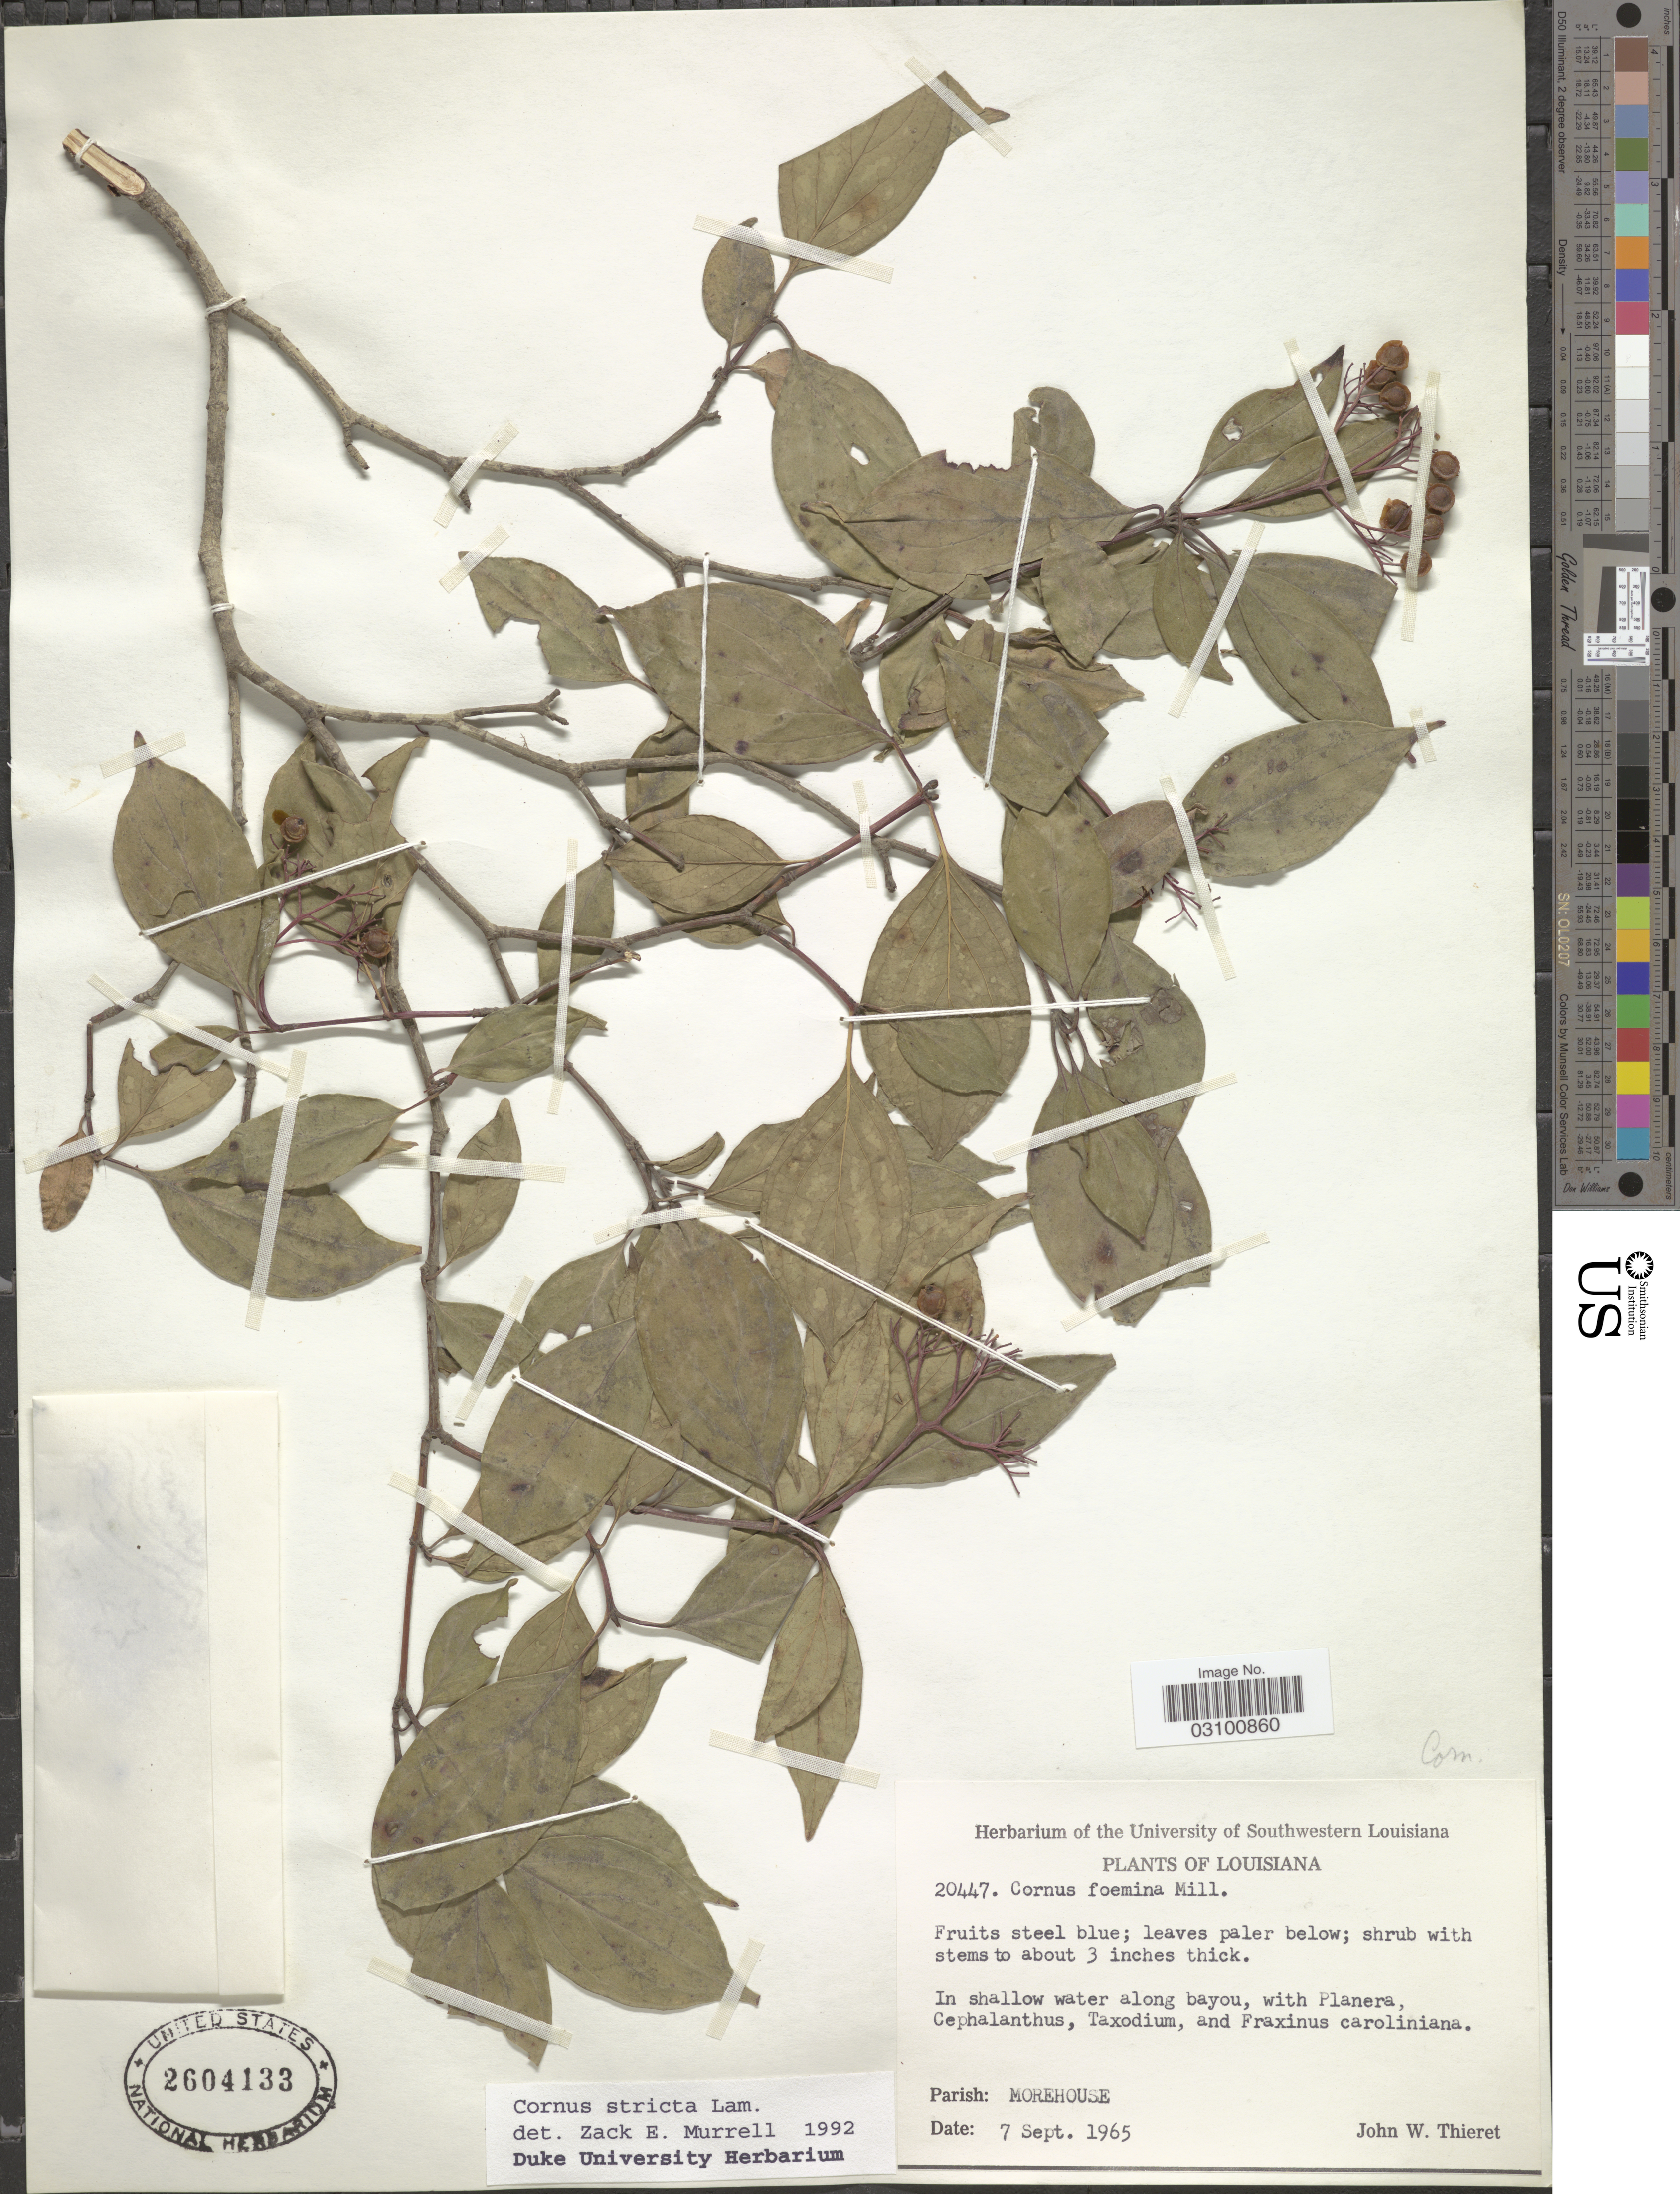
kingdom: Plantae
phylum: Tracheophyta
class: Magnoliopsida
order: Cornales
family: Cornaceae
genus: Cornus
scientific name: Cornus stricta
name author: Lam.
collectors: J. W. Thieret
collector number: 20447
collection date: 1965-09-07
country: United States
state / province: Louisiana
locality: Parish: Morehouse.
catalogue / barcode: US 2604133